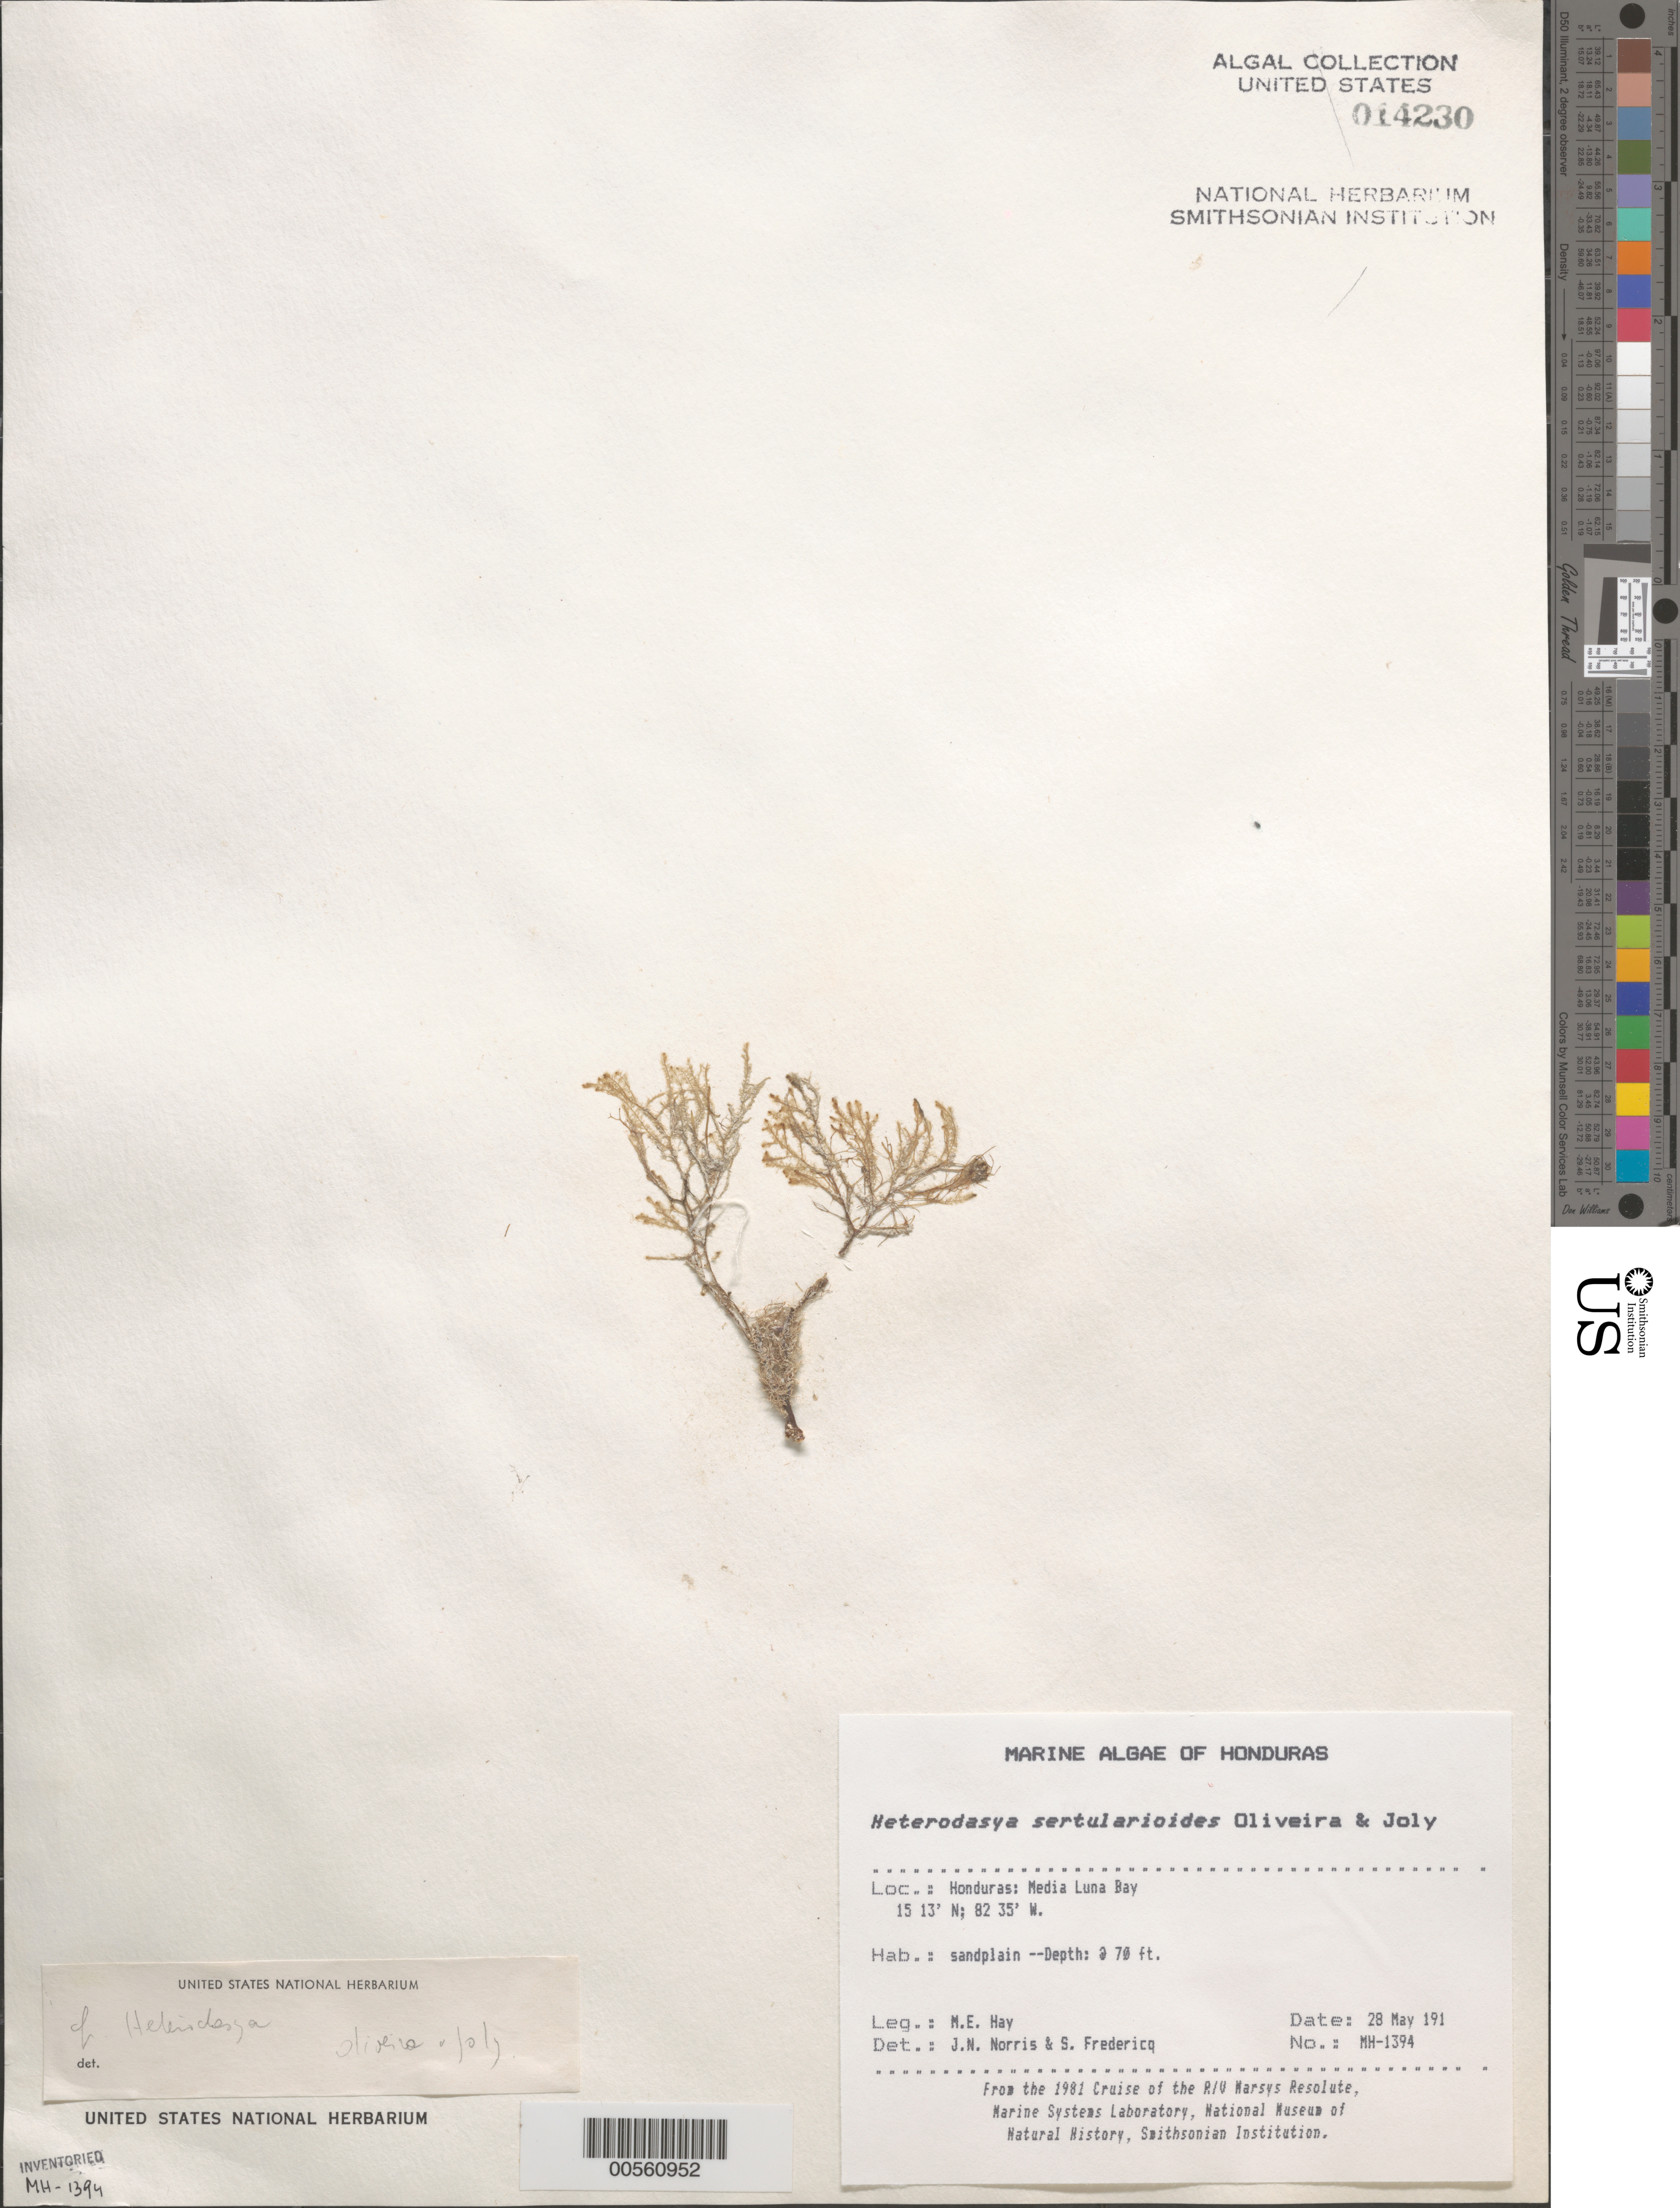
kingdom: Plantae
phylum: Rhodophyta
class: Florideophyceae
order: Ceramiales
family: Rhodomelaceae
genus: Heterodasya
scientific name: Heterodasya mucronata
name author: (Harv.) M.J. Wynne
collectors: M. E. Hay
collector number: MEH-1394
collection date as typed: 28 May 1981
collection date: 1981-05-28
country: Honduras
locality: Media luna bay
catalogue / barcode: US 14230